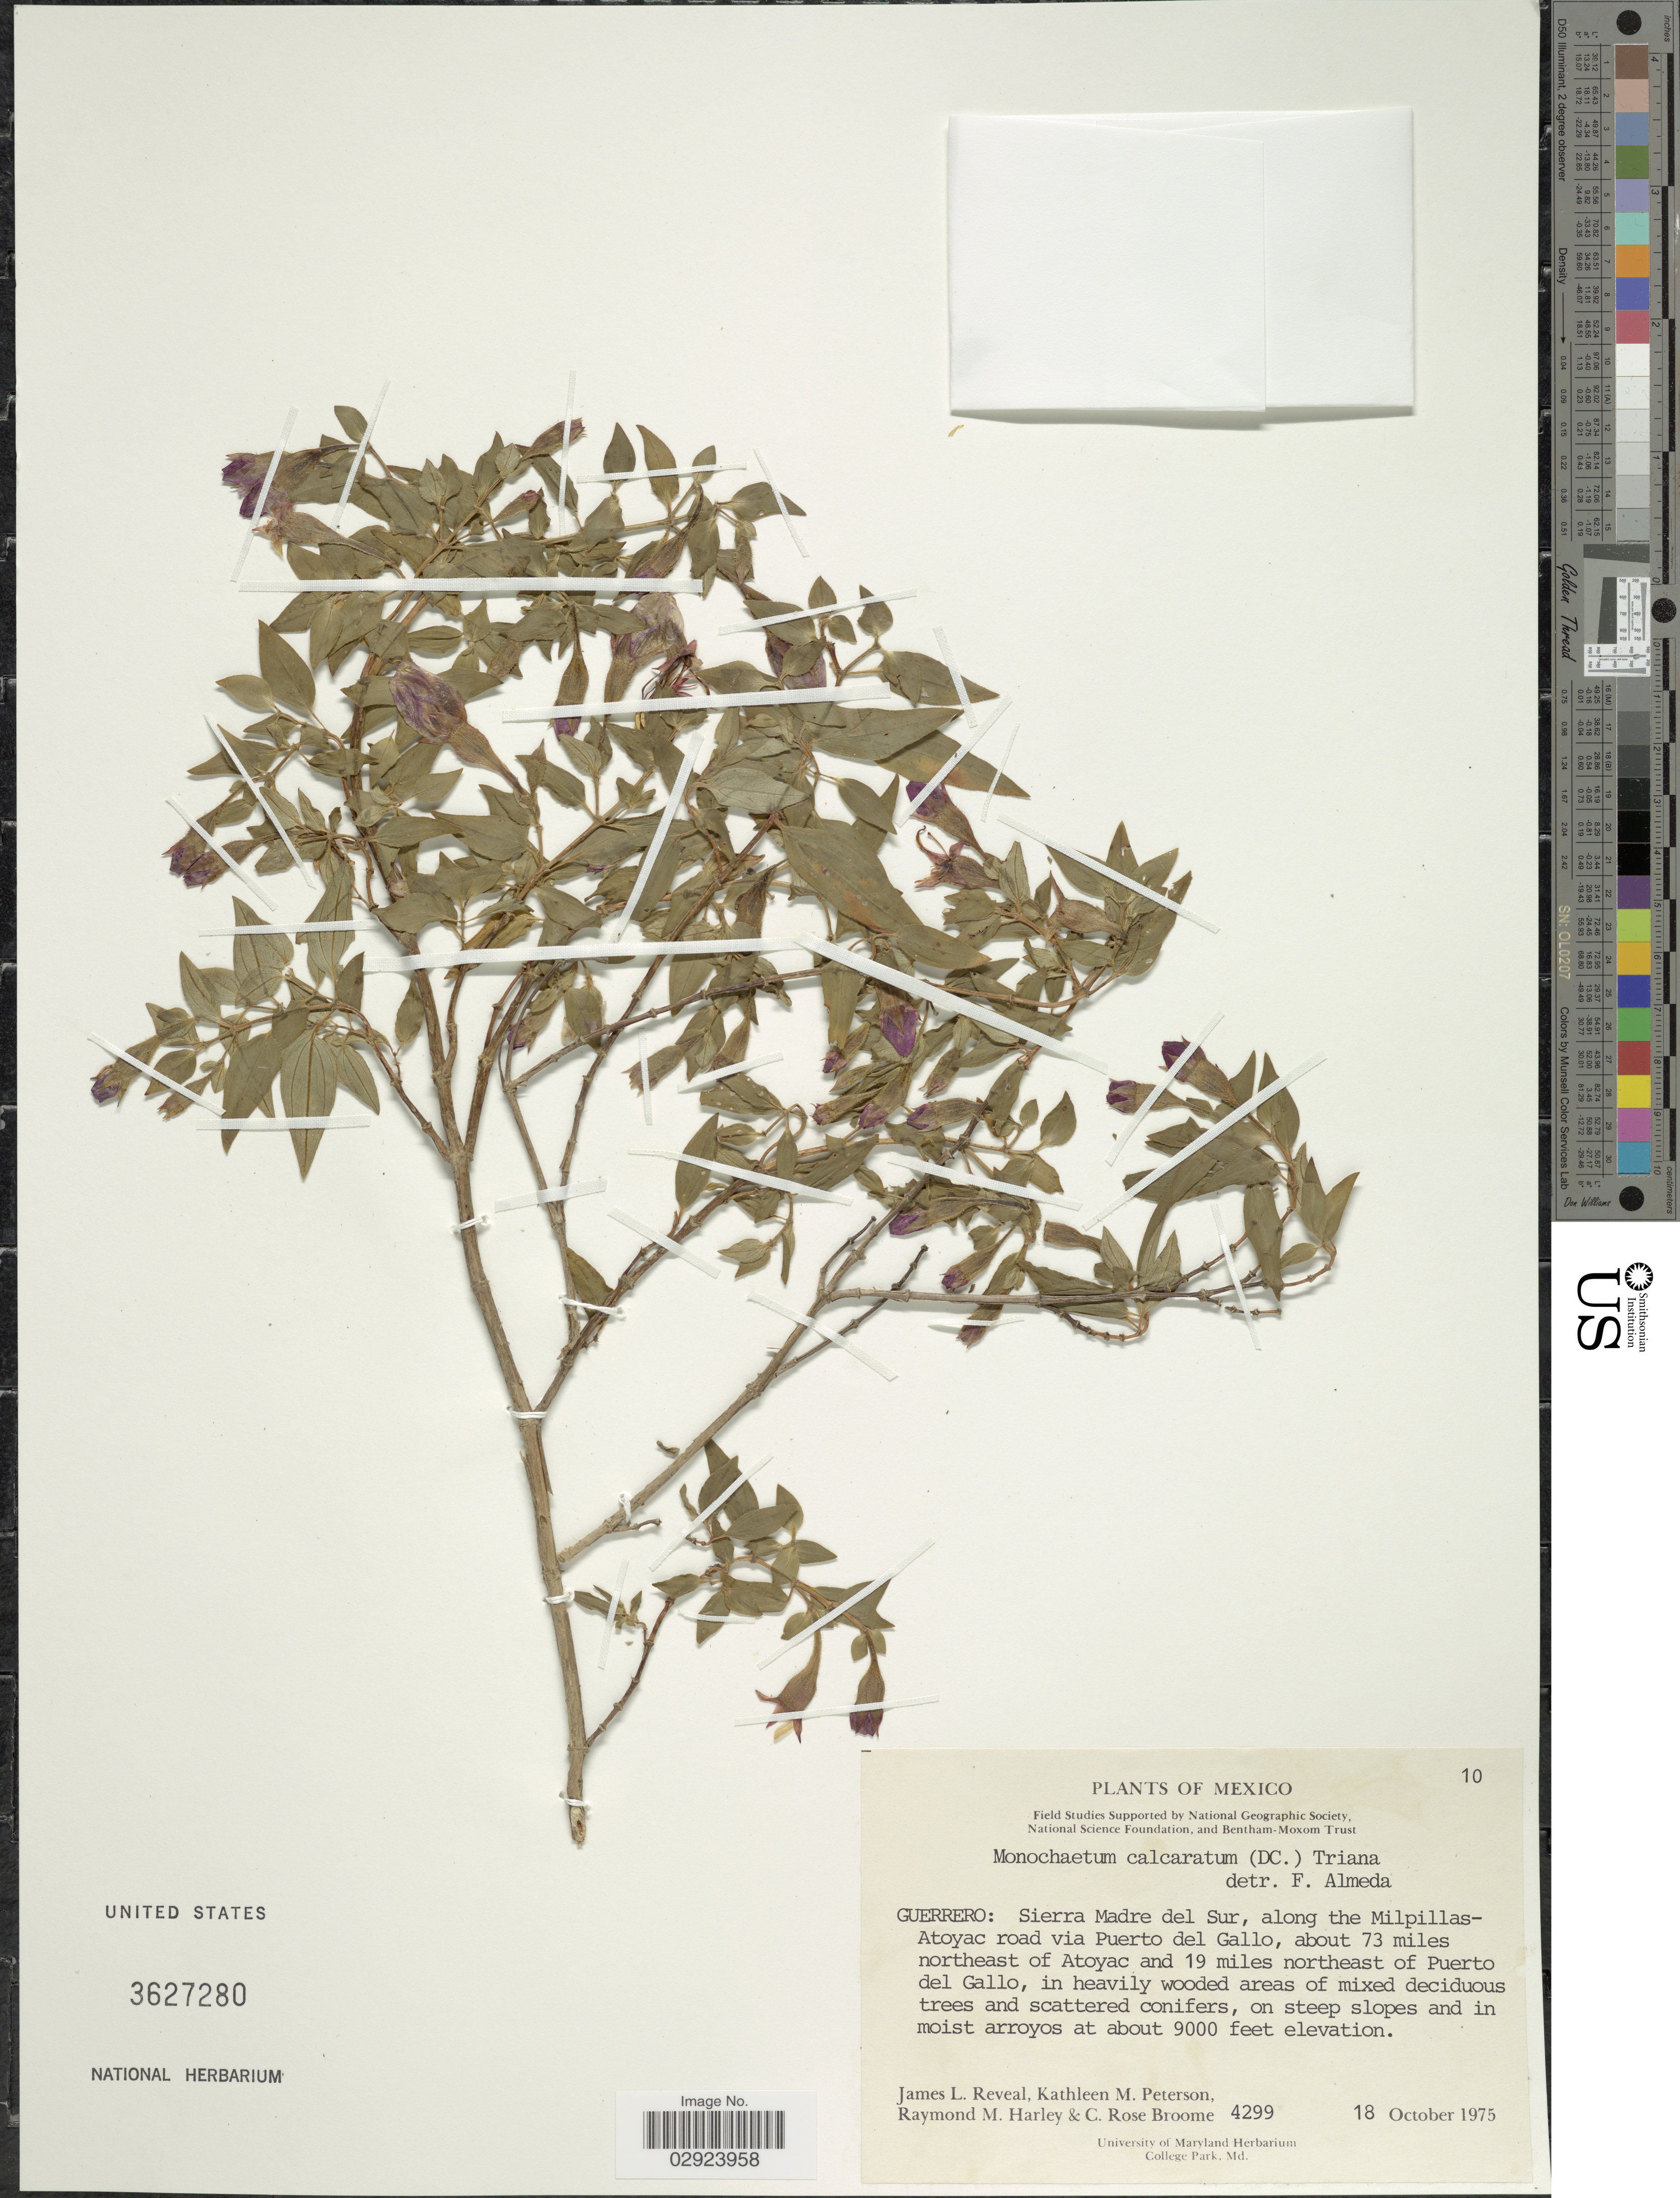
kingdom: Plantae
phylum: Tracheophyta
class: Magnoliopsida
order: Myrtales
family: Melastomataceae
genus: Monochaetum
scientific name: Monochaetum calcaratum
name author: (DC.) Triana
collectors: J. L. Reveal, K. Peterson, R. M. Harley & C. R. Broome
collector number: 4299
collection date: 1975-10-18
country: Mexico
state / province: Guerrero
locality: Sierra Madre del Sur, along the Milpillas-Atoyac road via Puerto del Gallo, about 73 miles northeast of Atoyac and 19 miles northeast of Puerto del Gallo.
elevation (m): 2743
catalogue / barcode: US 3627280